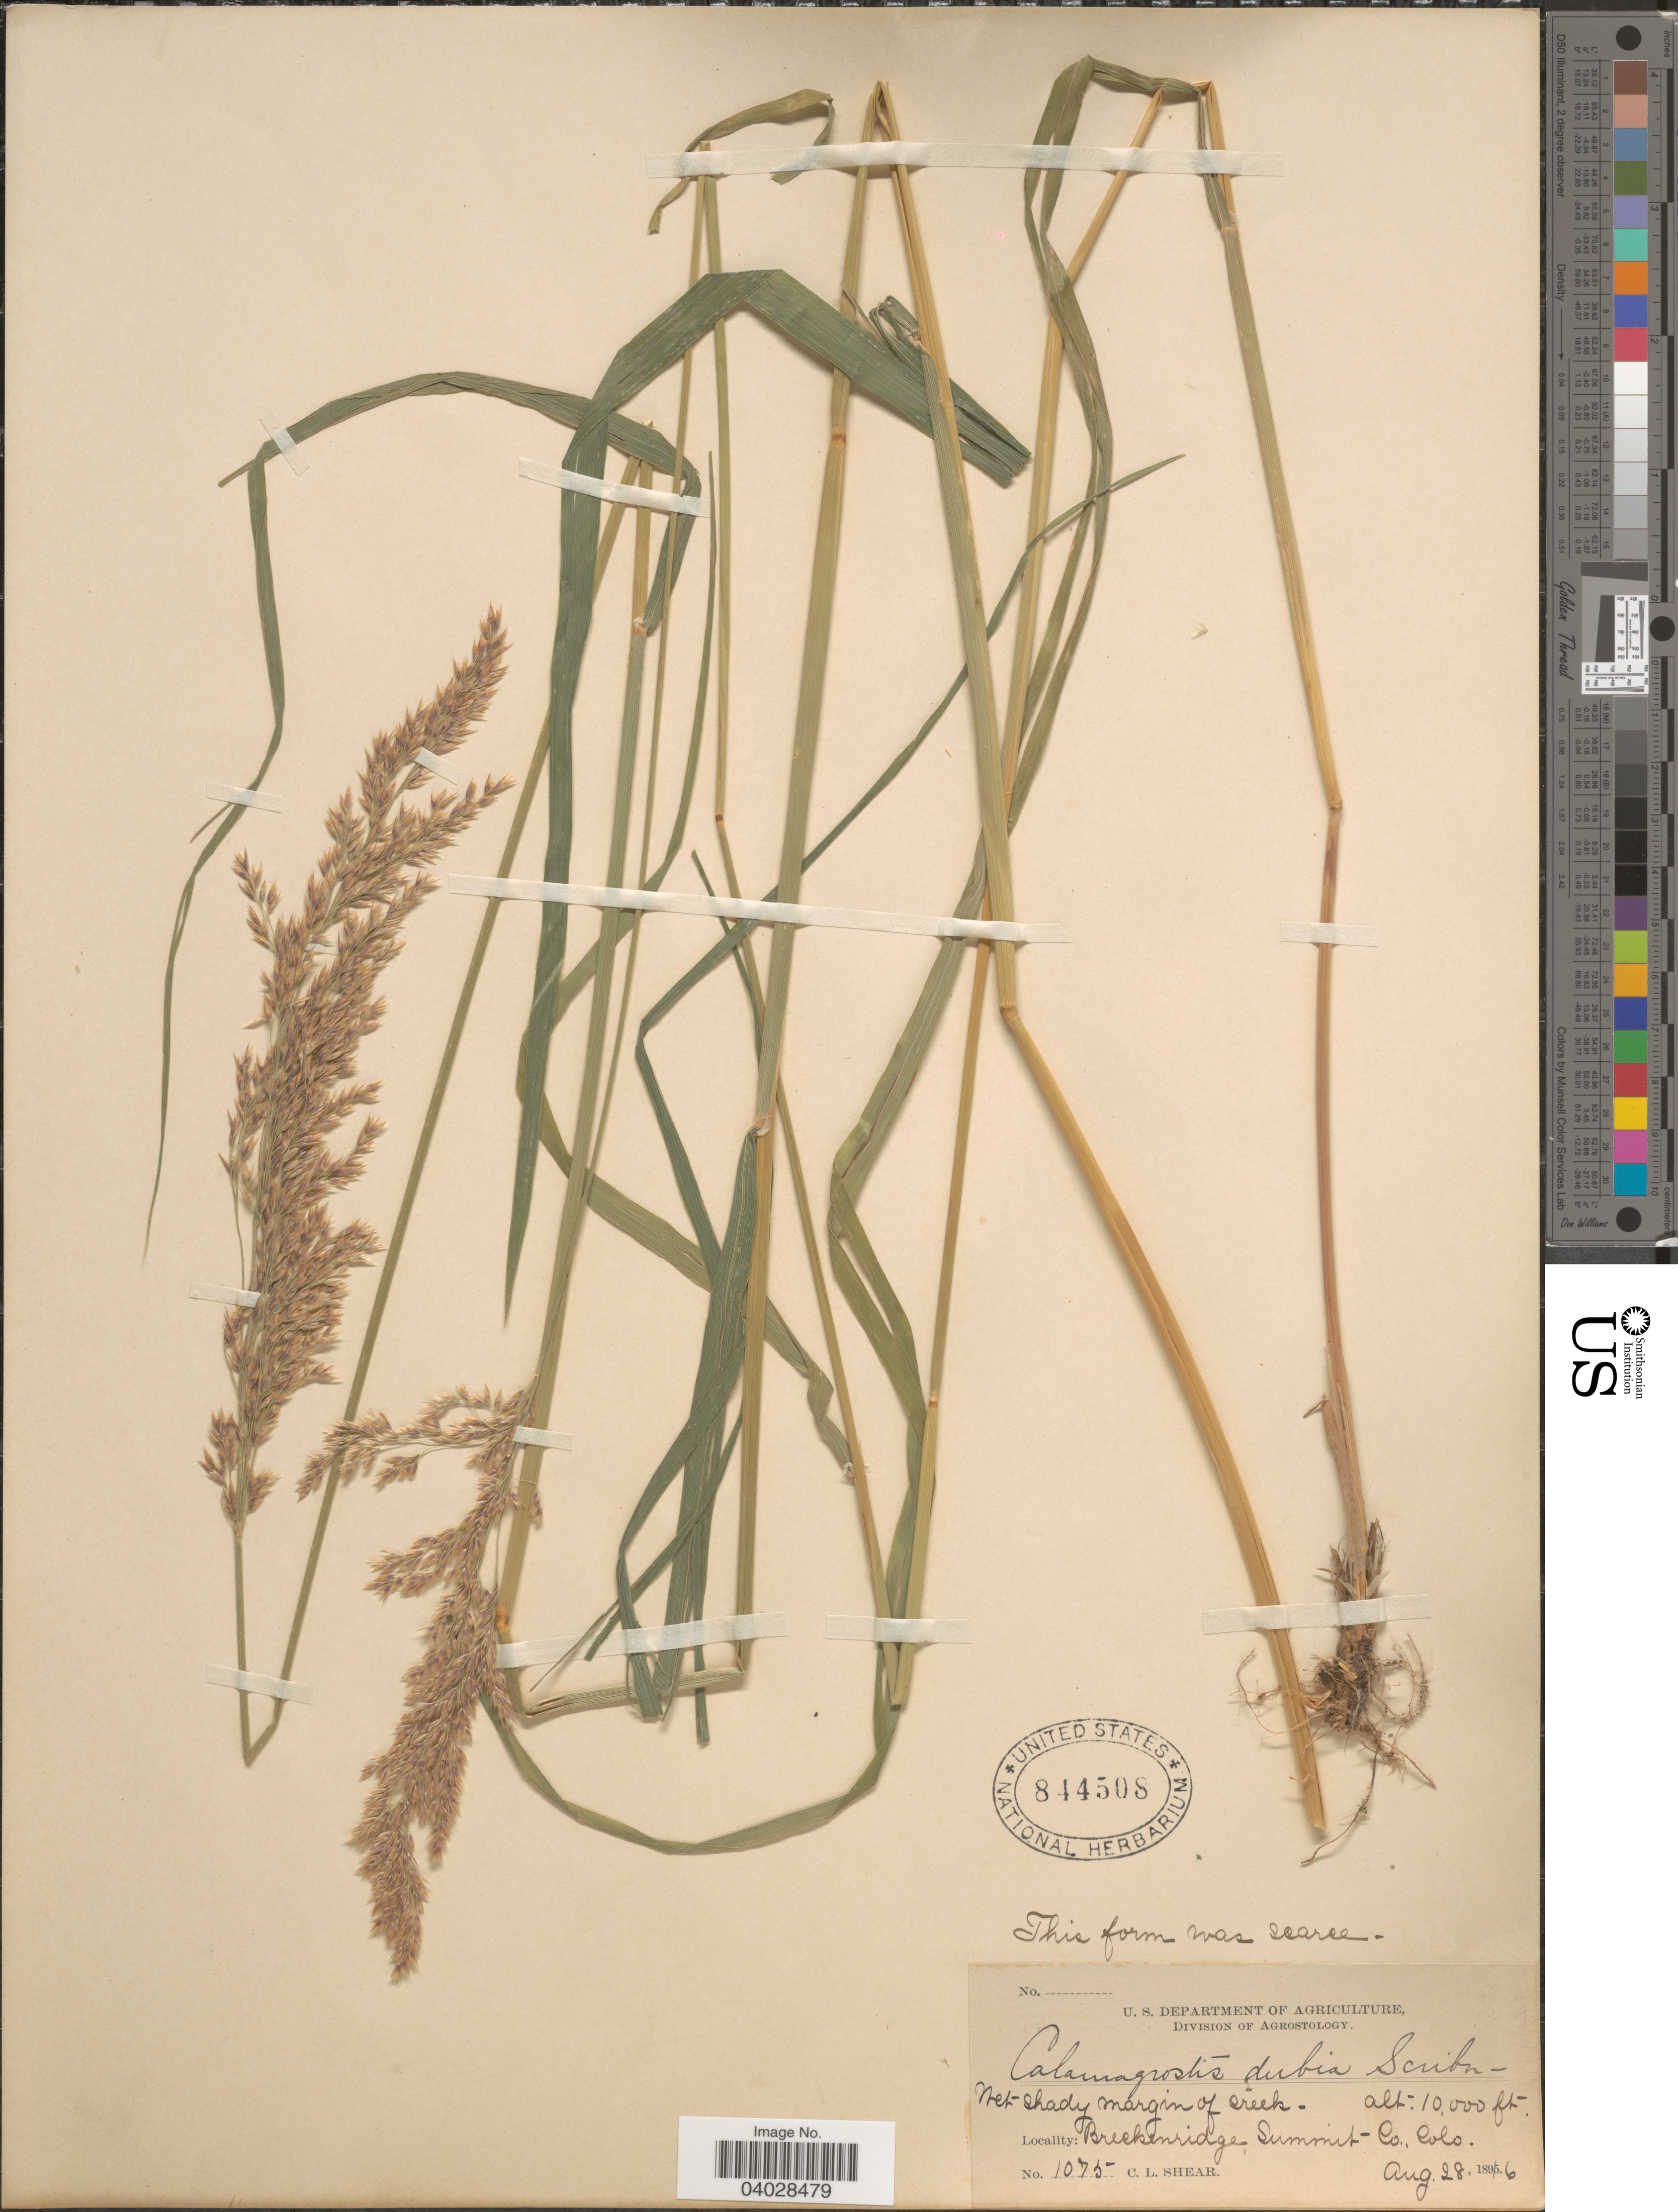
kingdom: Plantae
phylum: Tracheophyta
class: Liliopsida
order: Poales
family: Poaceae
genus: Calamagrostis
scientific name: Calamagrostis canadensis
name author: (Michx.) P. Beauv.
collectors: C. L. Shear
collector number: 1075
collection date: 1896-08-28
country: United States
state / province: Colorado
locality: Breckenridge, Summit Co.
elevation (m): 3048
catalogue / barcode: US 844508